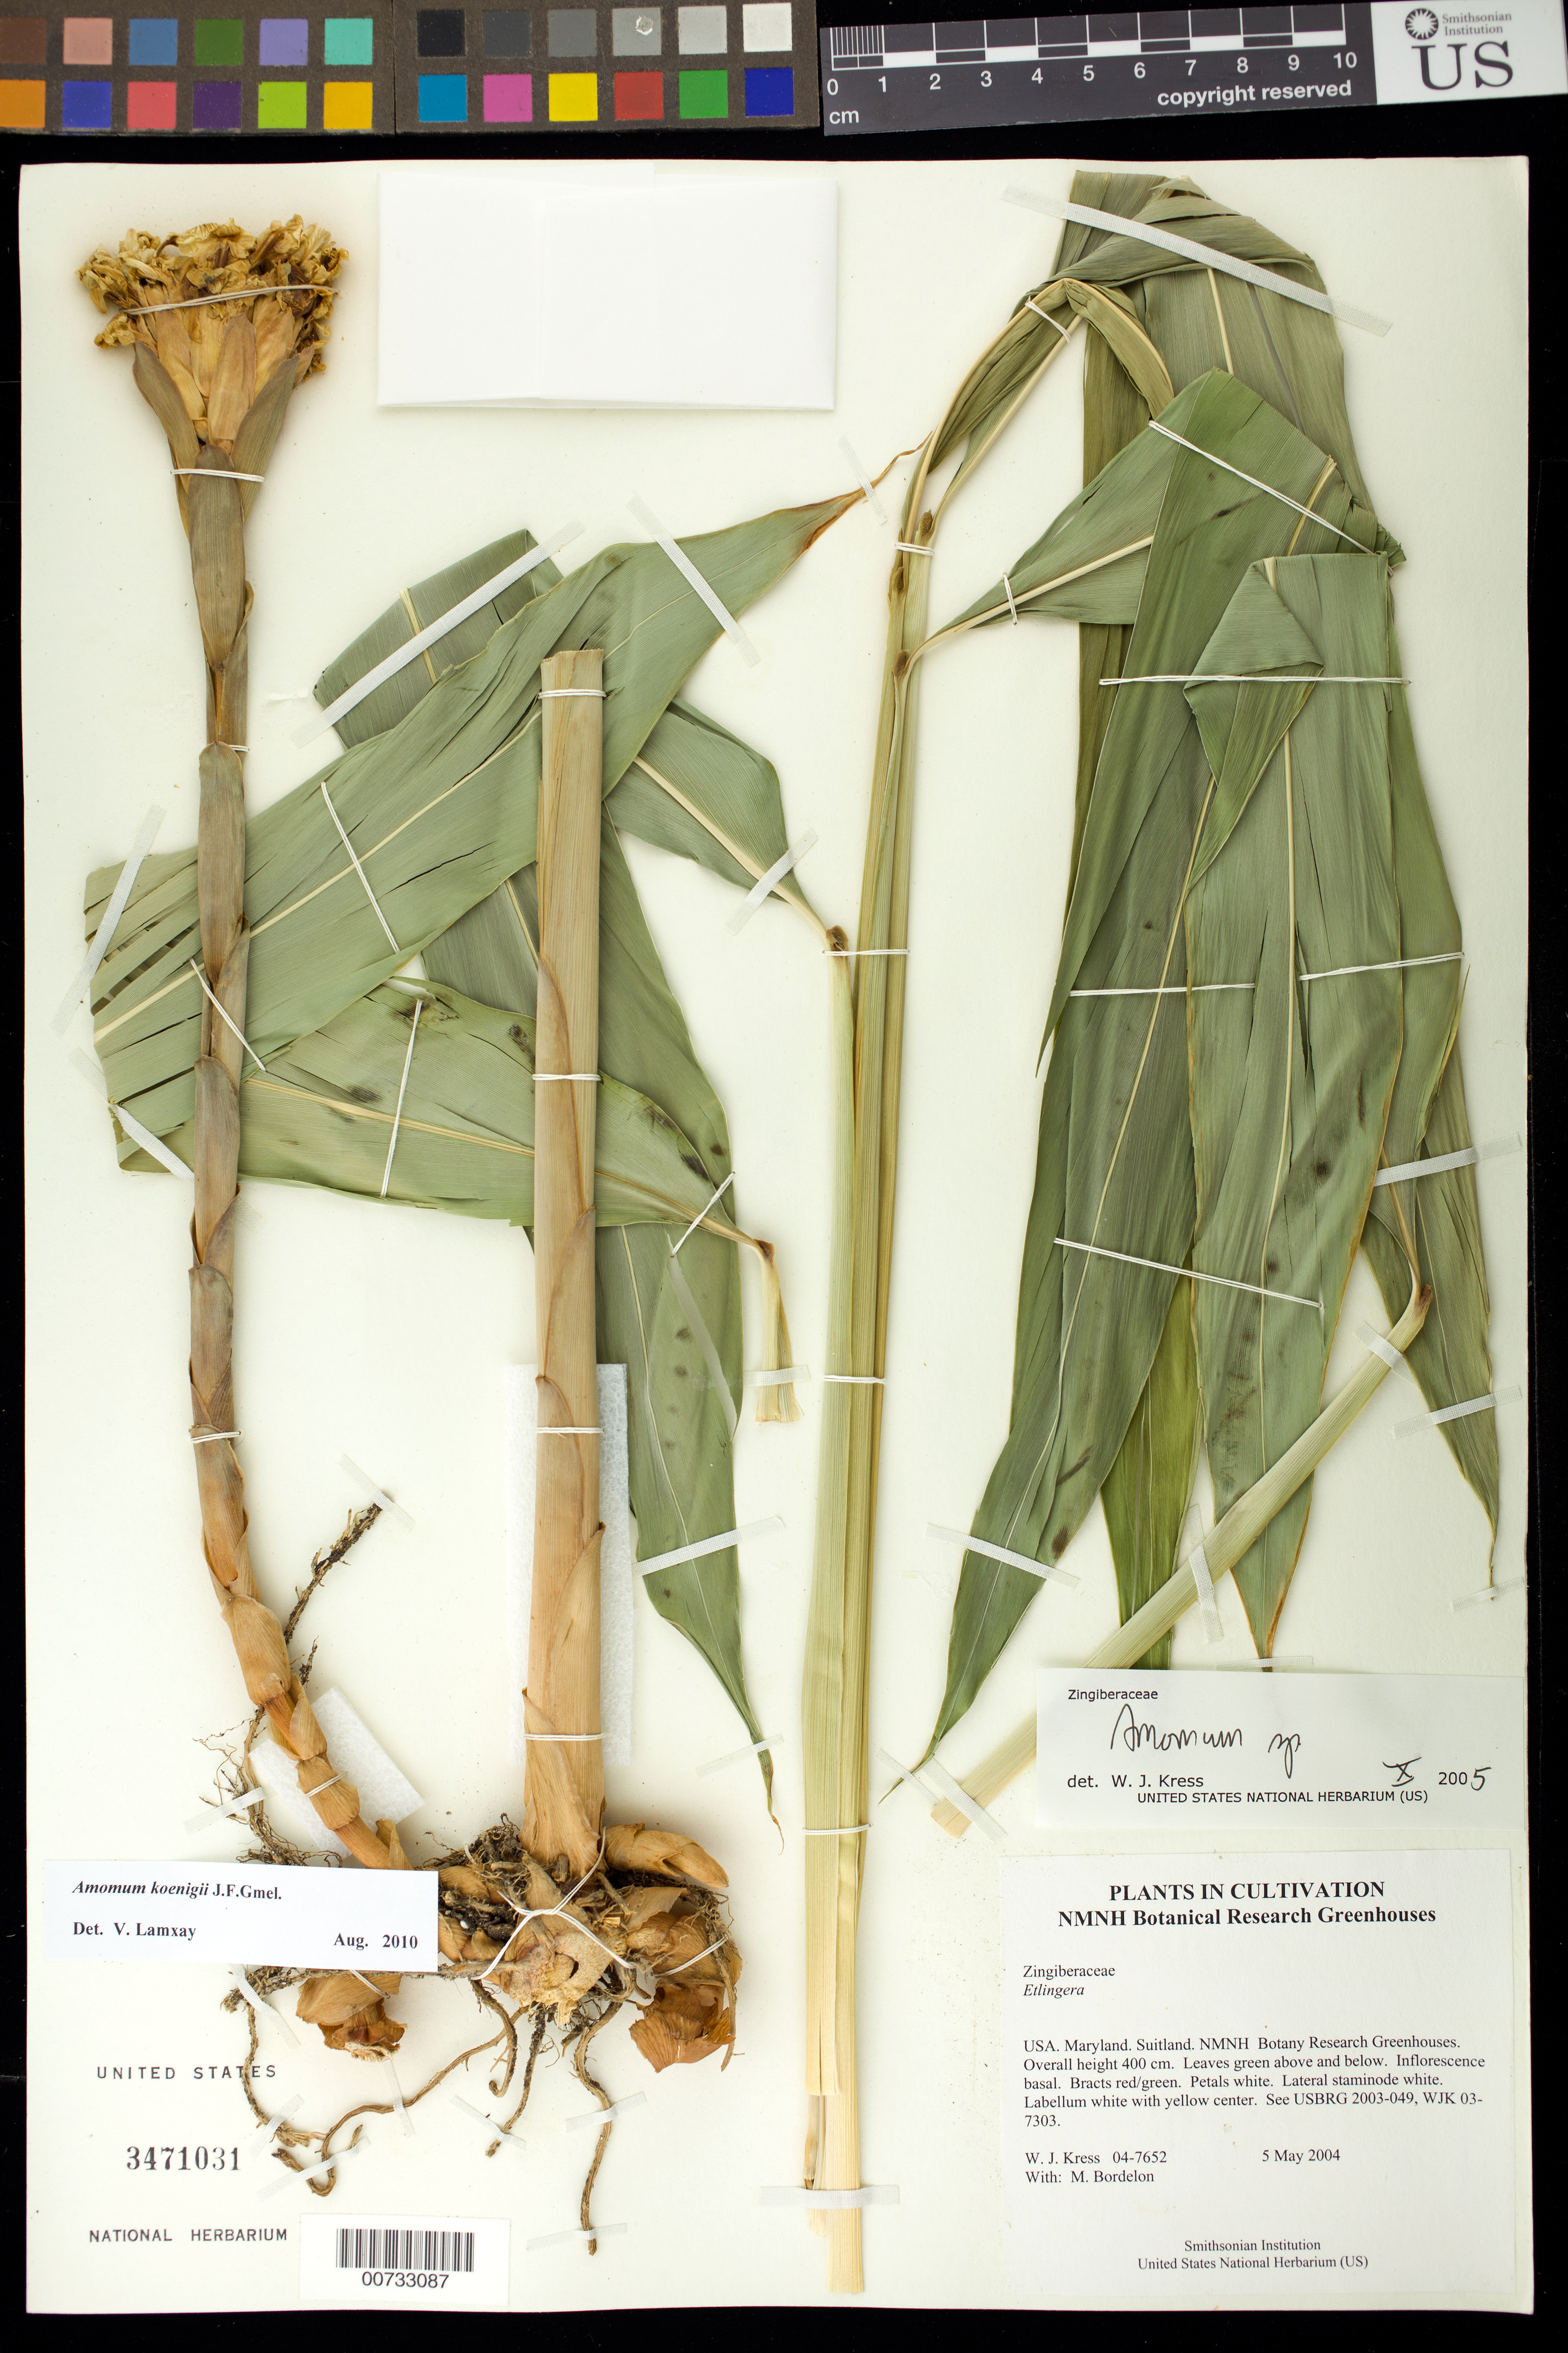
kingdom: Plantae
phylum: Tracheophyta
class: Liliopsida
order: Zingiberales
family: Zingiberaceae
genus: Amomum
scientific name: Amomum koenigii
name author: J.F. Gmel.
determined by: Lamxay, V.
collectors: W. J. Kress & M. Bordelon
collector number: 04-7652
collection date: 2004-05-05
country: United States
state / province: Maryland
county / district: Prince George's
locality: NMNH Botany Research Greenhouses. Suitland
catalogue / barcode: US 3471031